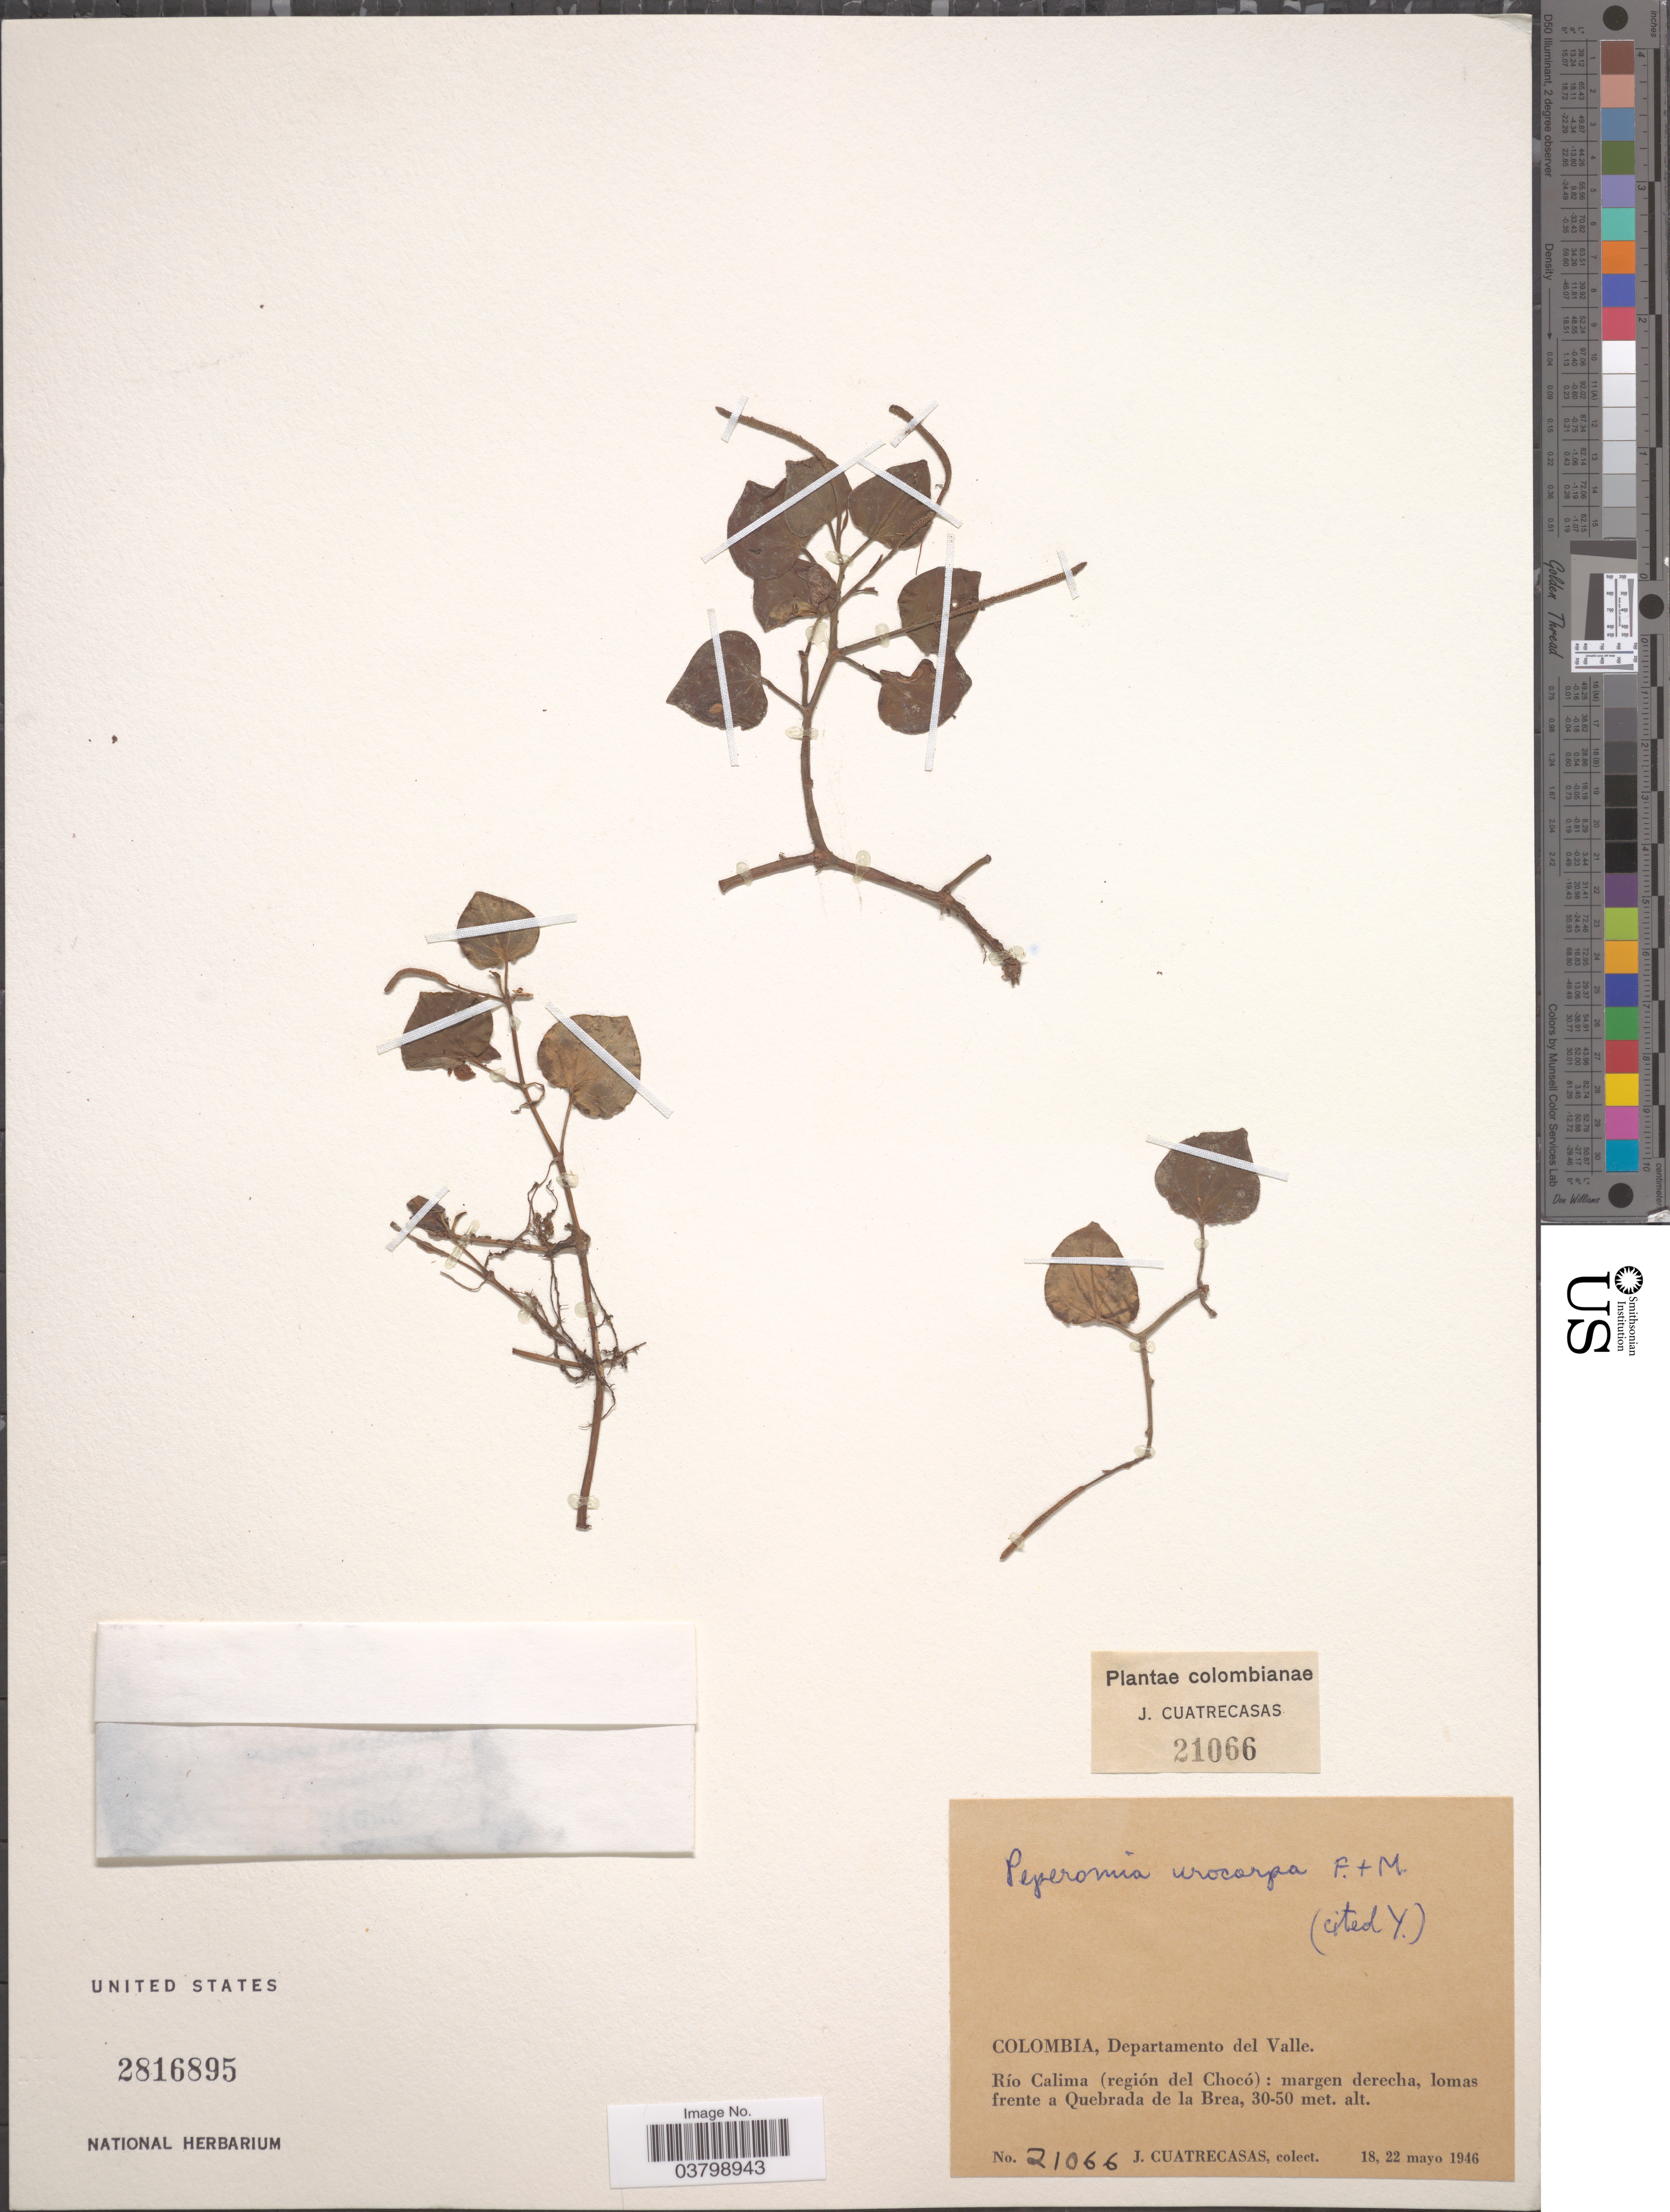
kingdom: Plantae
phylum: Tracheophyta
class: Magnoliopsida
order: Piperales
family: Piperaceae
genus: Peperomia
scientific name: Peperomia urocarpa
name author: Fisch. & C.A. Mey.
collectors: J. Cuatrecasas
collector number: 21066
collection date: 1946-05-18/1946-05-22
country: Colombia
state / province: Valle del Cauca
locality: Departamento del Valle. Río Calima (región del Chocó): margen derecha, lomas frente a Quebrada de la Brea.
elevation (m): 30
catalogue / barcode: US 2816895